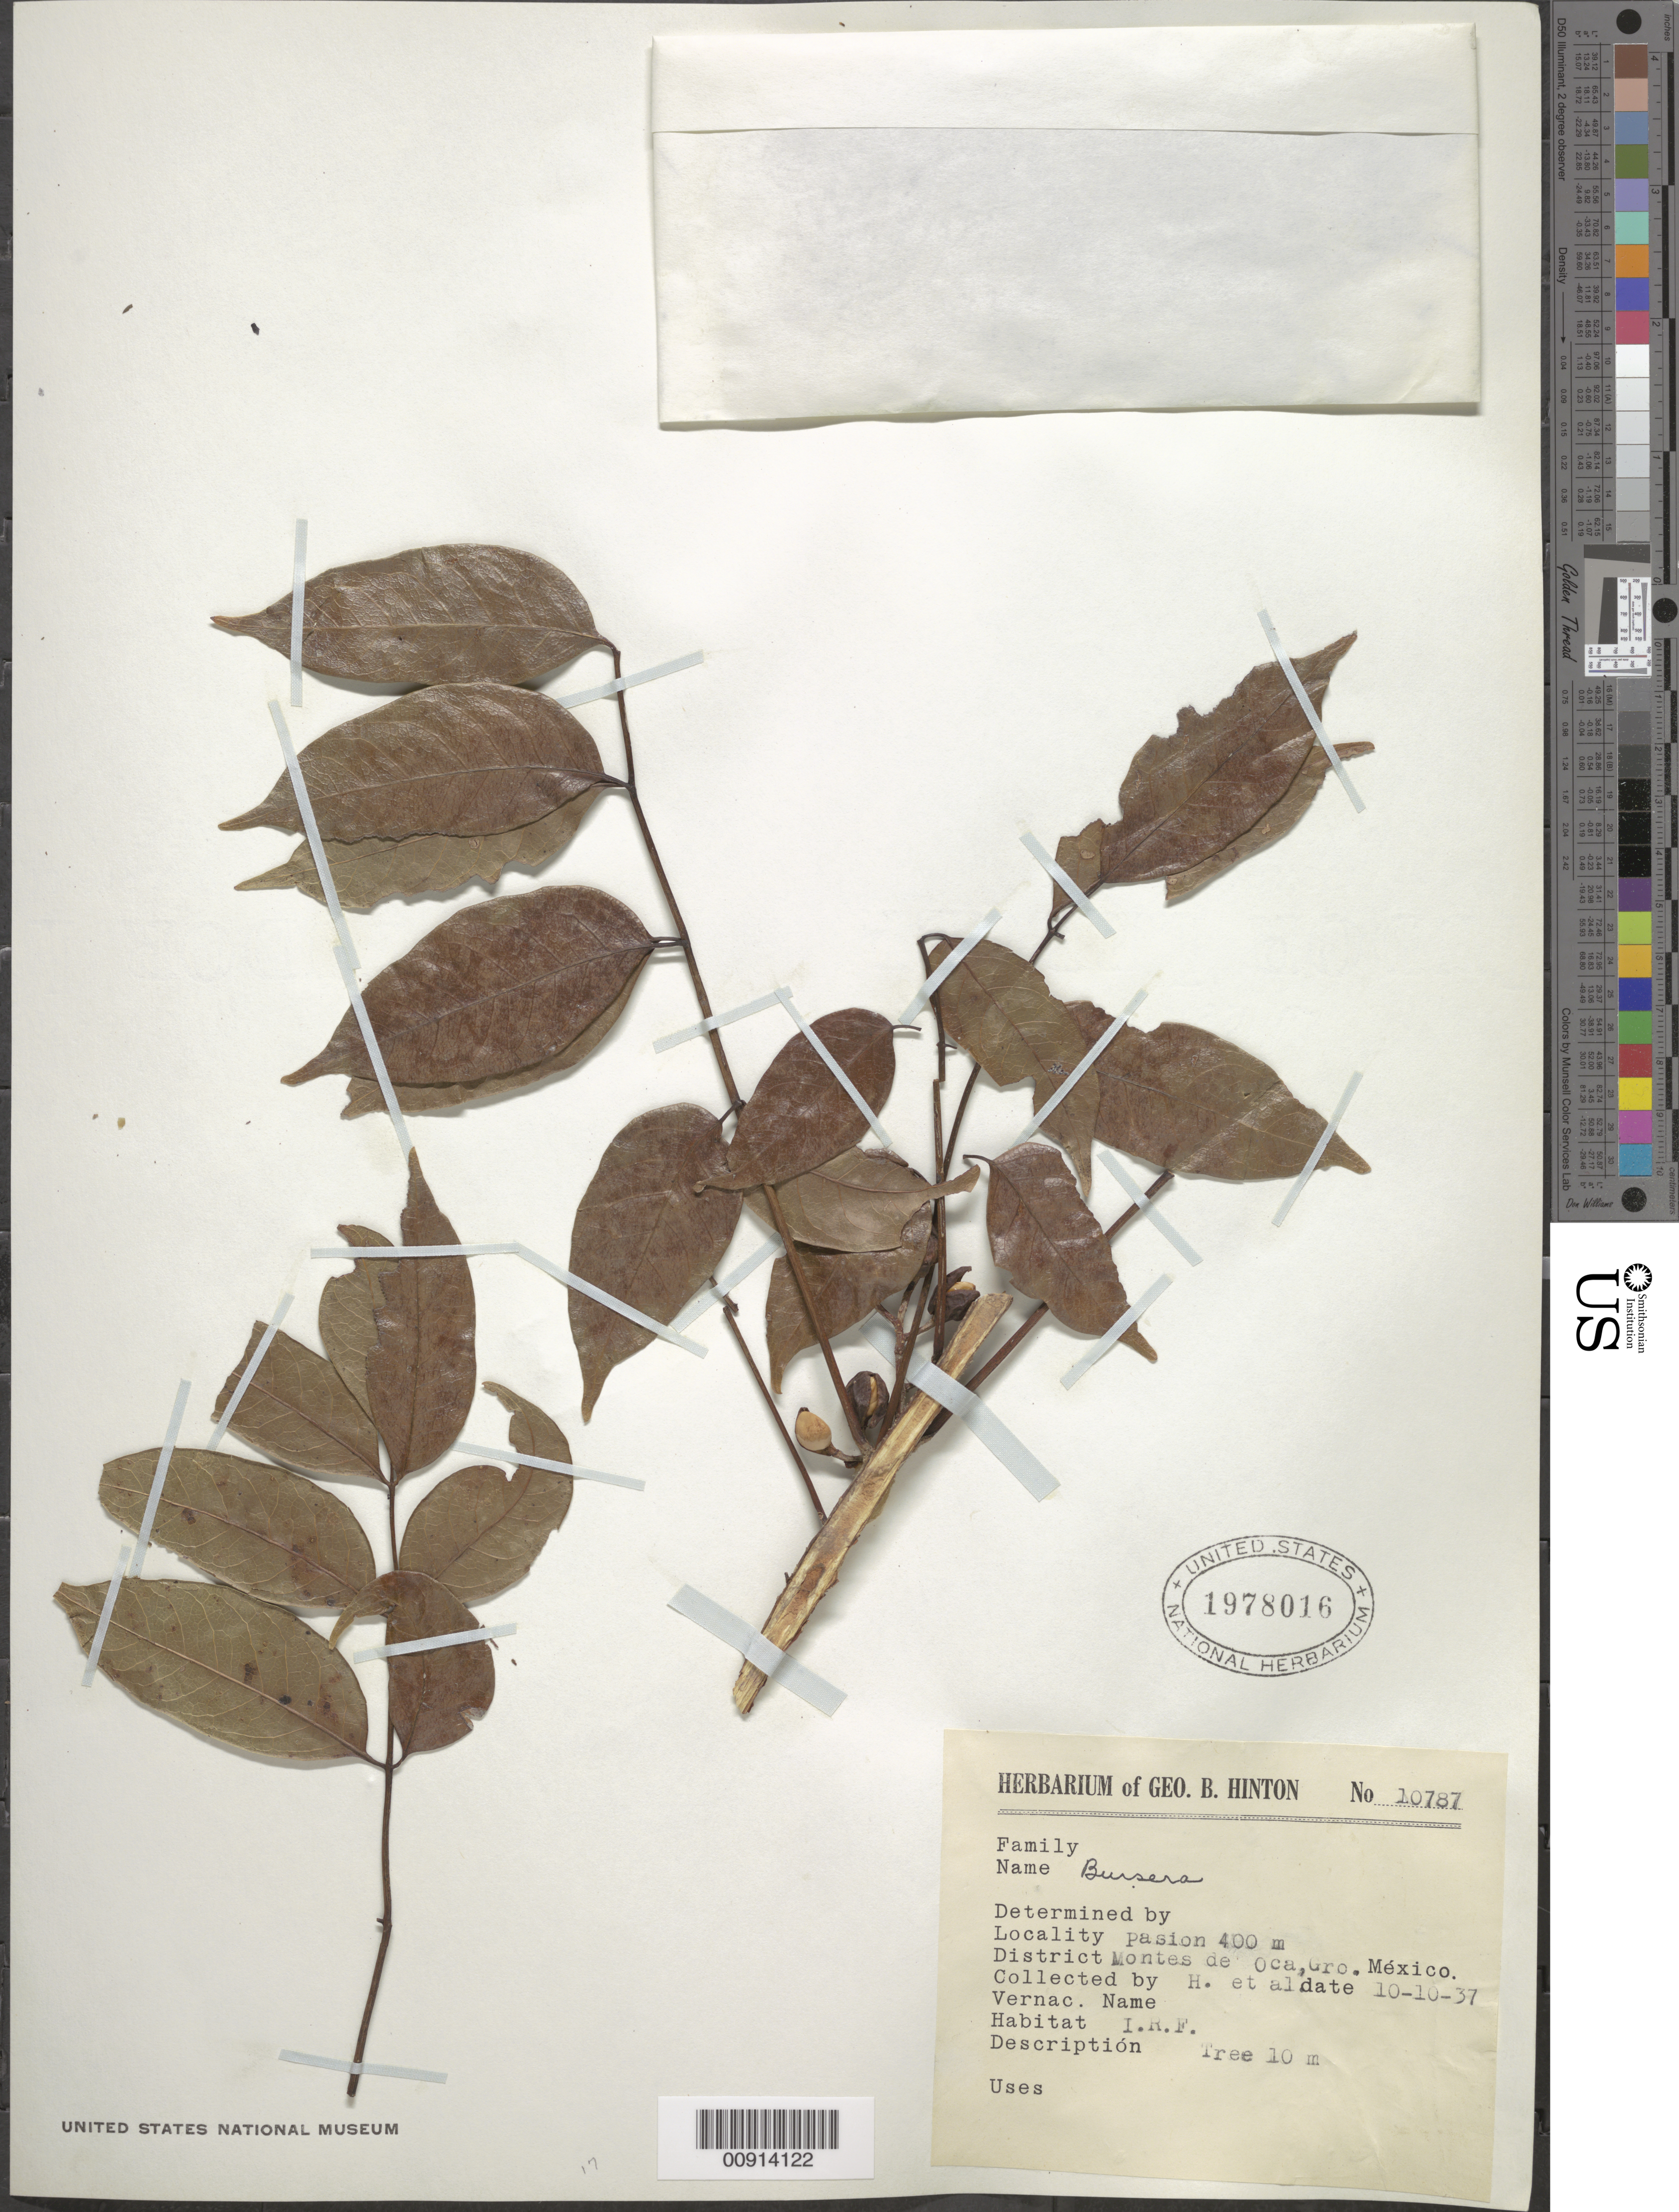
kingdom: Plantae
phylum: Tracheophyta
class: Magnoliopsida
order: Sapindales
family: Burseraceae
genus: Bursera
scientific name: Bursera sp.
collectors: G. B. Hinton & et al.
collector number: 10787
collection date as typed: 10 Oct 1937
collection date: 1937-10-10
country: Mexico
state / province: Guerrero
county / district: Montes de Oca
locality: Pasion, District Montes de Oca, Guerrero.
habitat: I.R.F.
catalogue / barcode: US 1978016